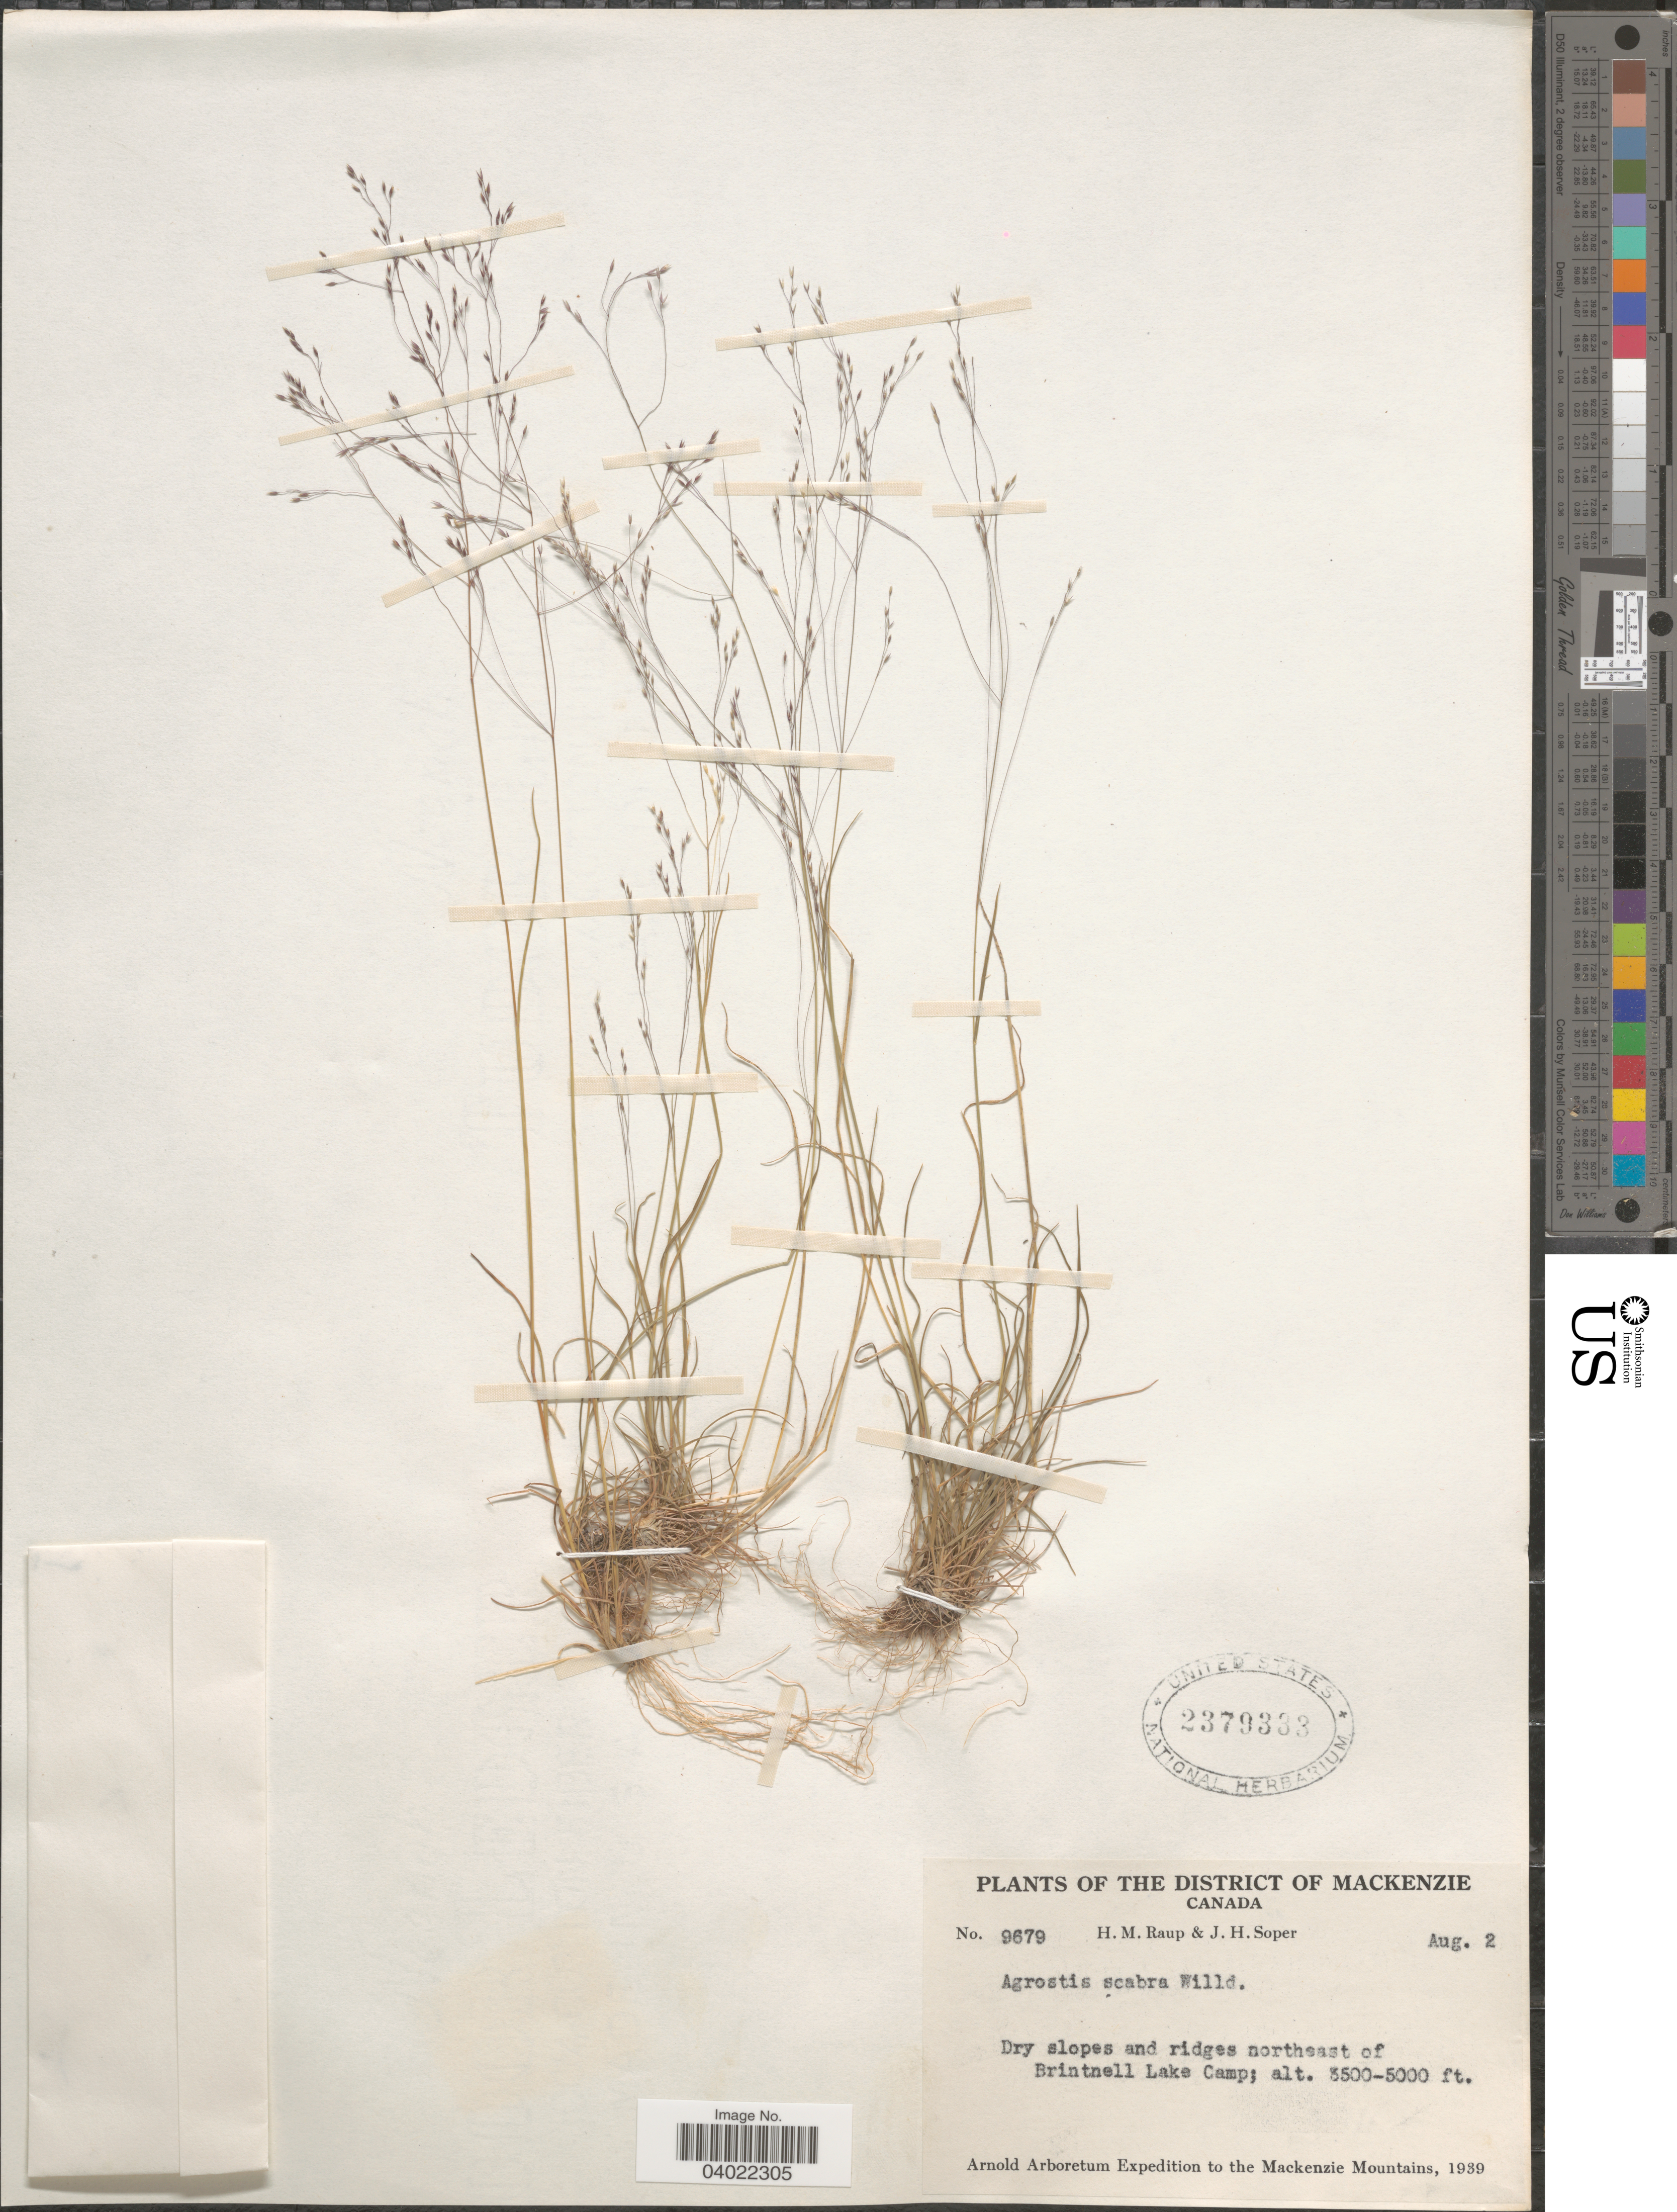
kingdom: Plantae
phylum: Tracheophyta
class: Liliopsida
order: Poales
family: Poaceae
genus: Agrostis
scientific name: Agrostis scabra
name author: Willd.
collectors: H. Raup & J. H. Soper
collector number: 9679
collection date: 1939-08-02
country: Canada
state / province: Alberta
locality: The District of Mackenzie. Dry slopes and ridges northeast of Brintnell Lake Camp. The Mackenzie Mountains.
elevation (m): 1067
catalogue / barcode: US 2379333